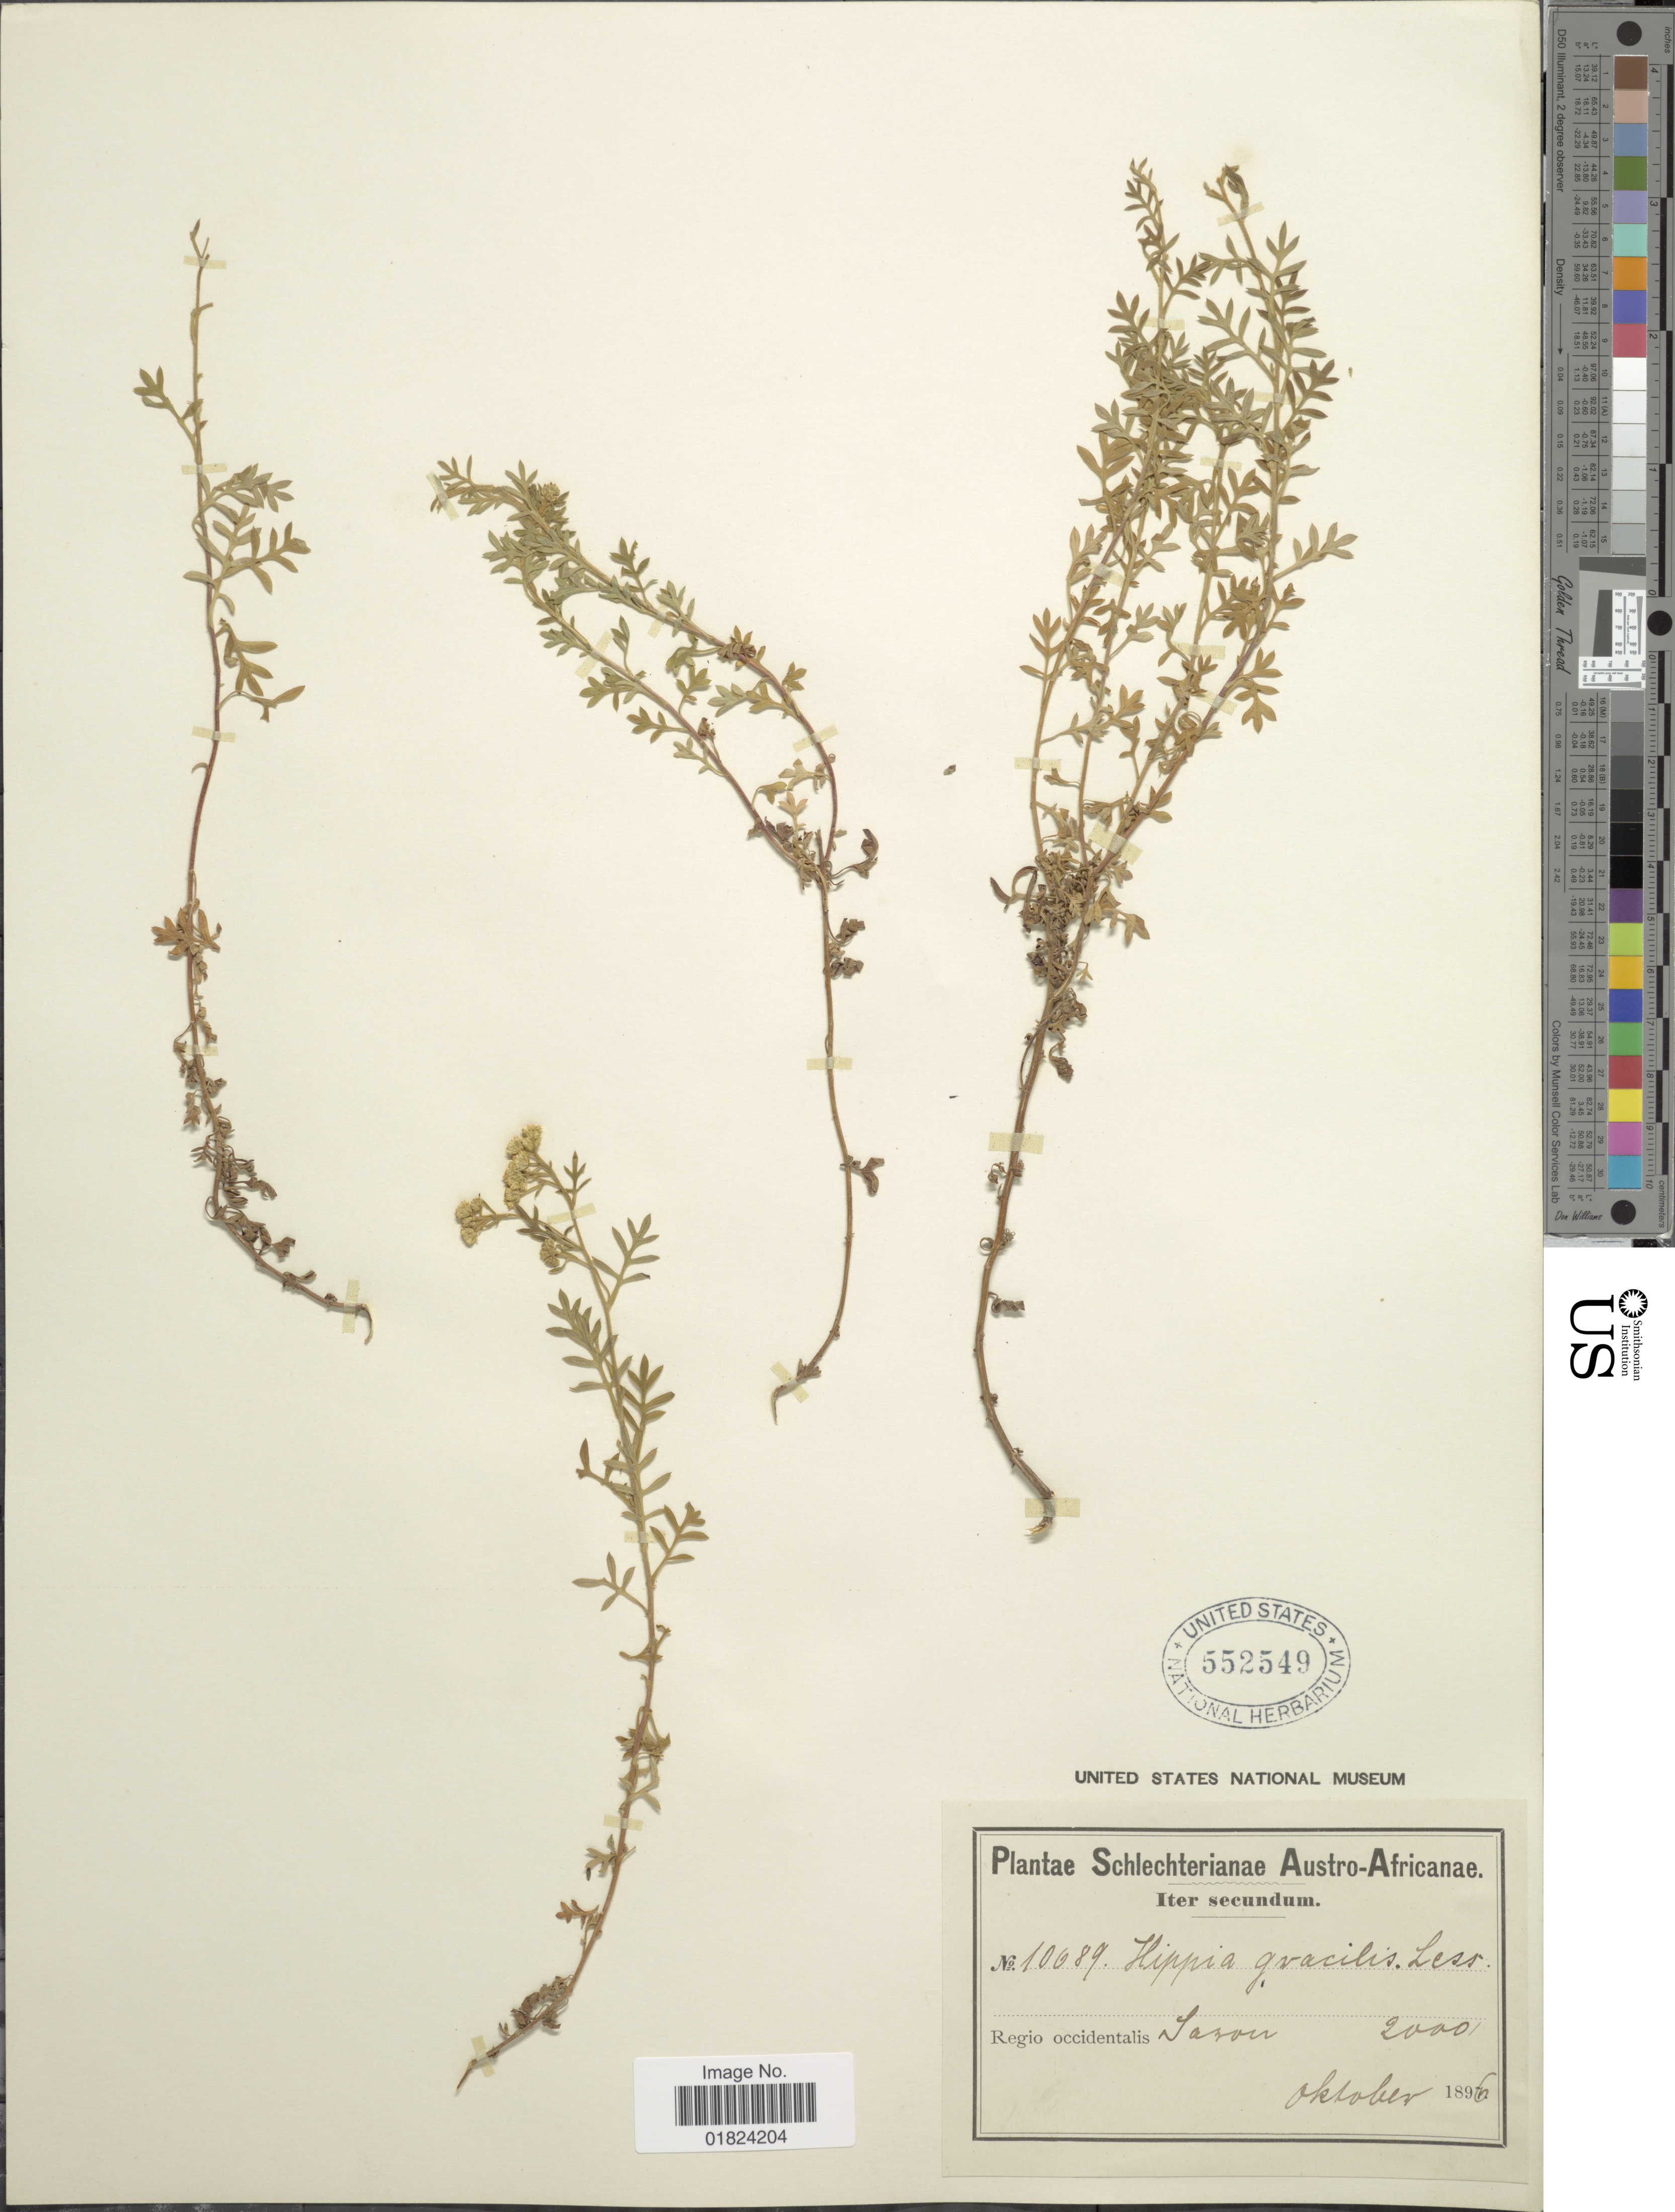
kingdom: Plantae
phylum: Tracheophyta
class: Magnoliopsida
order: Asterales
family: Asteraceae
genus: Hippia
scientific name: Hippia gracilis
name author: Less.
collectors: Schlechter, --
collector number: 10689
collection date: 1896-10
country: South Africa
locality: Austro-Africanae, iter secundum, Regio occidentalis, Saron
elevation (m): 610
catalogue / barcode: US 552549